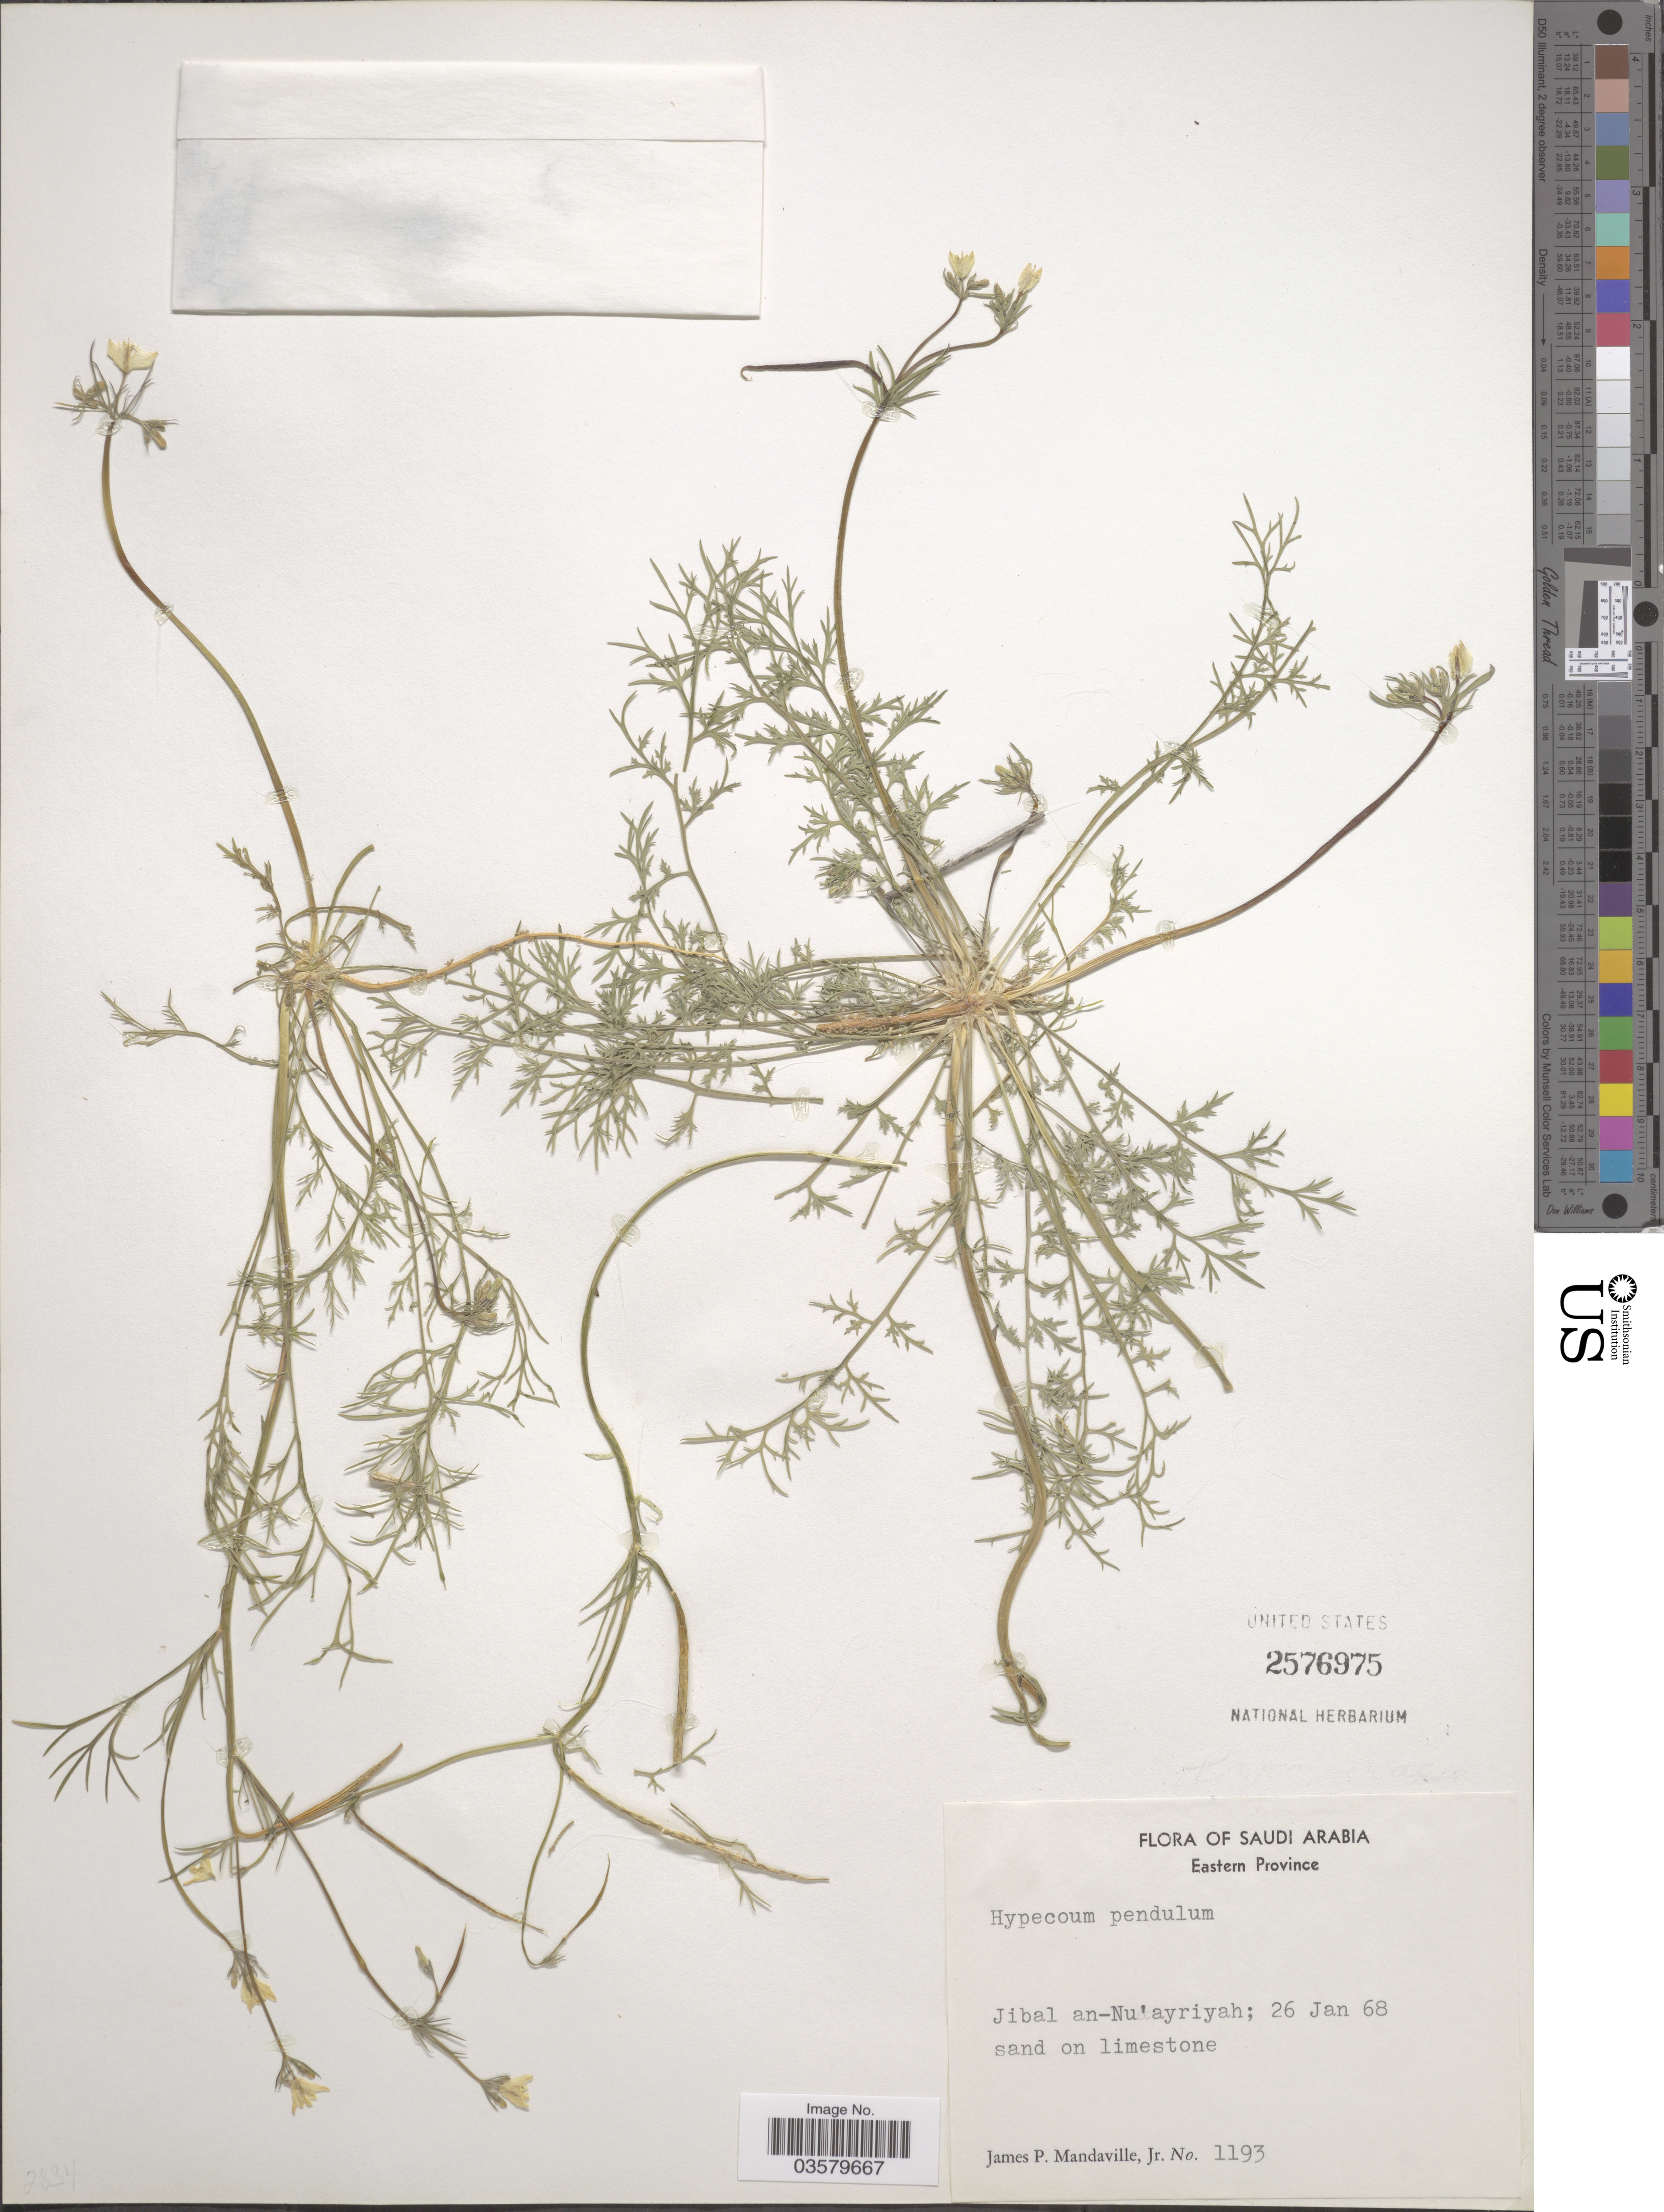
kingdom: Plantae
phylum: Tracheophyta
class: Magnoliopsida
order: Ranunculales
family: Papaveraceae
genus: Hypecoum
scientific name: Hypecoum pendulum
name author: L.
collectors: J. Mandaville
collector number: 1193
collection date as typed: Transcribed d/m/y: 26/1/68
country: Saudi Arabia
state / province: Ash Sharqiyah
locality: Eastern Province. Jibal an-Nu'ayriyah.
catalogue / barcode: US 2576975